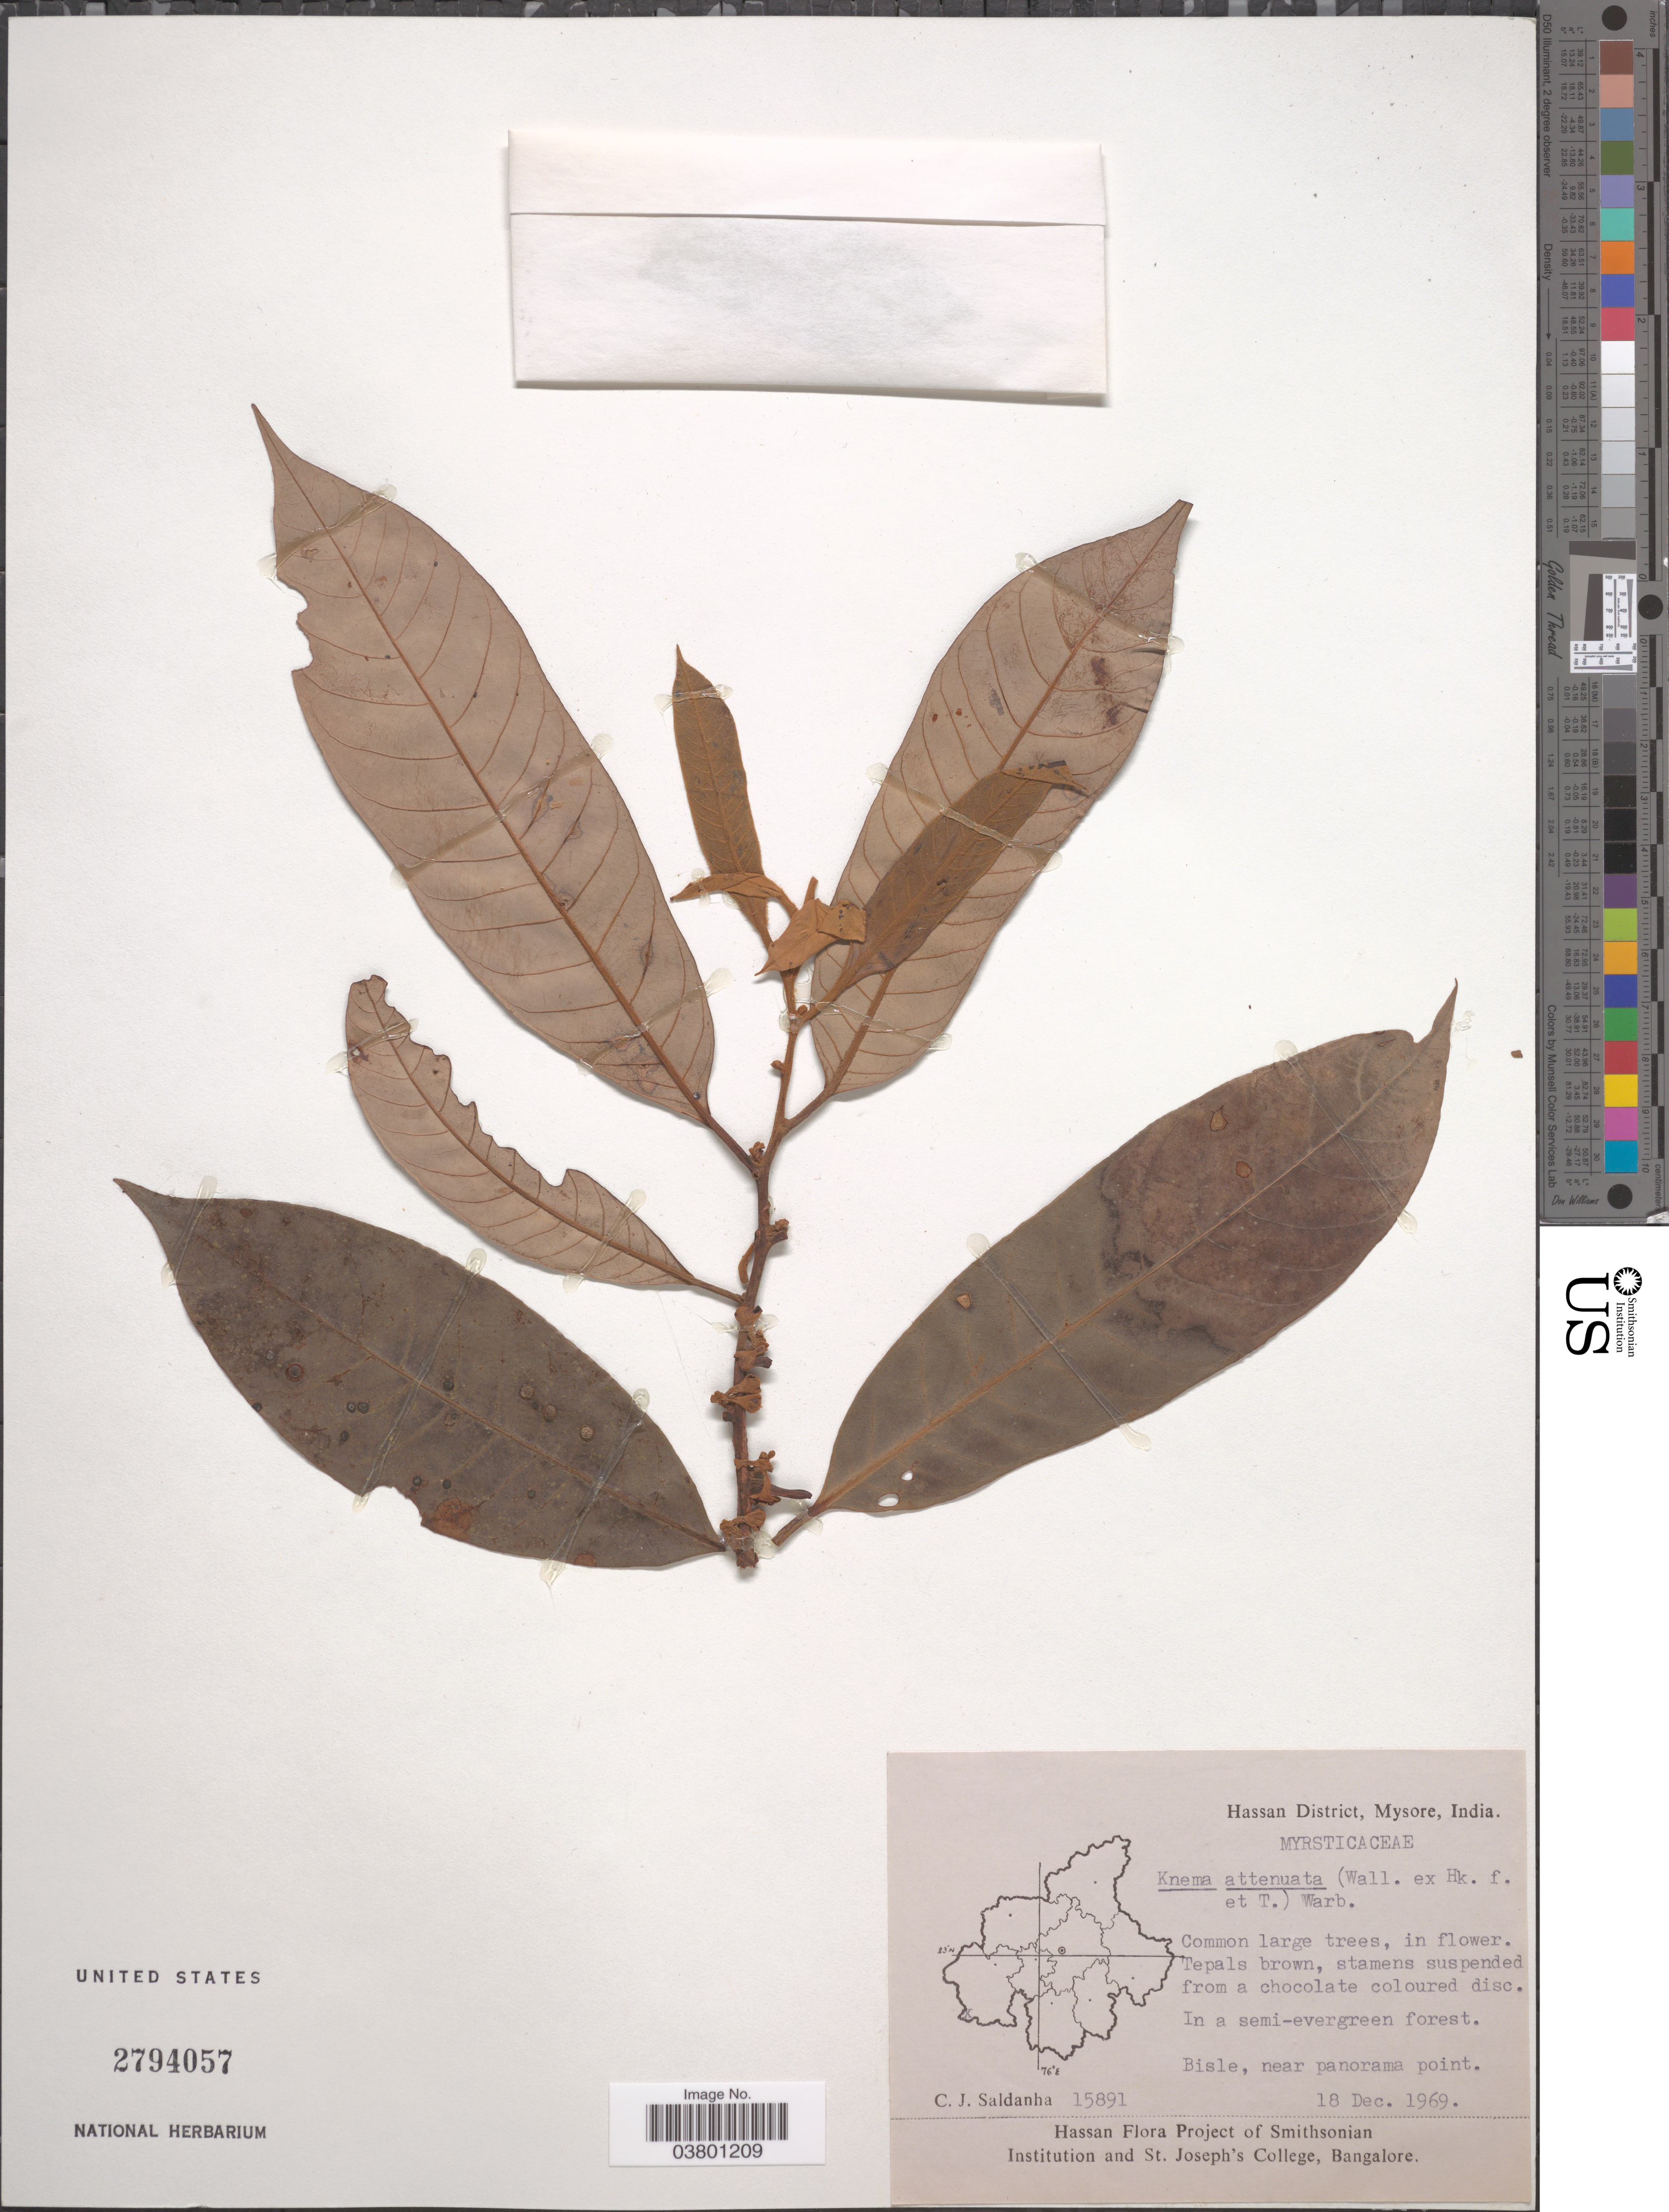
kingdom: Plantae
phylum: Tracheophyta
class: Magnoliopsida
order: Magnoliales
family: Myristicaceae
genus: Knema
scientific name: Knema attenuata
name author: (Warb. ex Hook. f. & Thomson) Warb.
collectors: C. J. Saldanha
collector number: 15891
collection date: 1969-12-18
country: India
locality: Hassan District, Mysore. Bisle, near panorama point.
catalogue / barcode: US 2794057